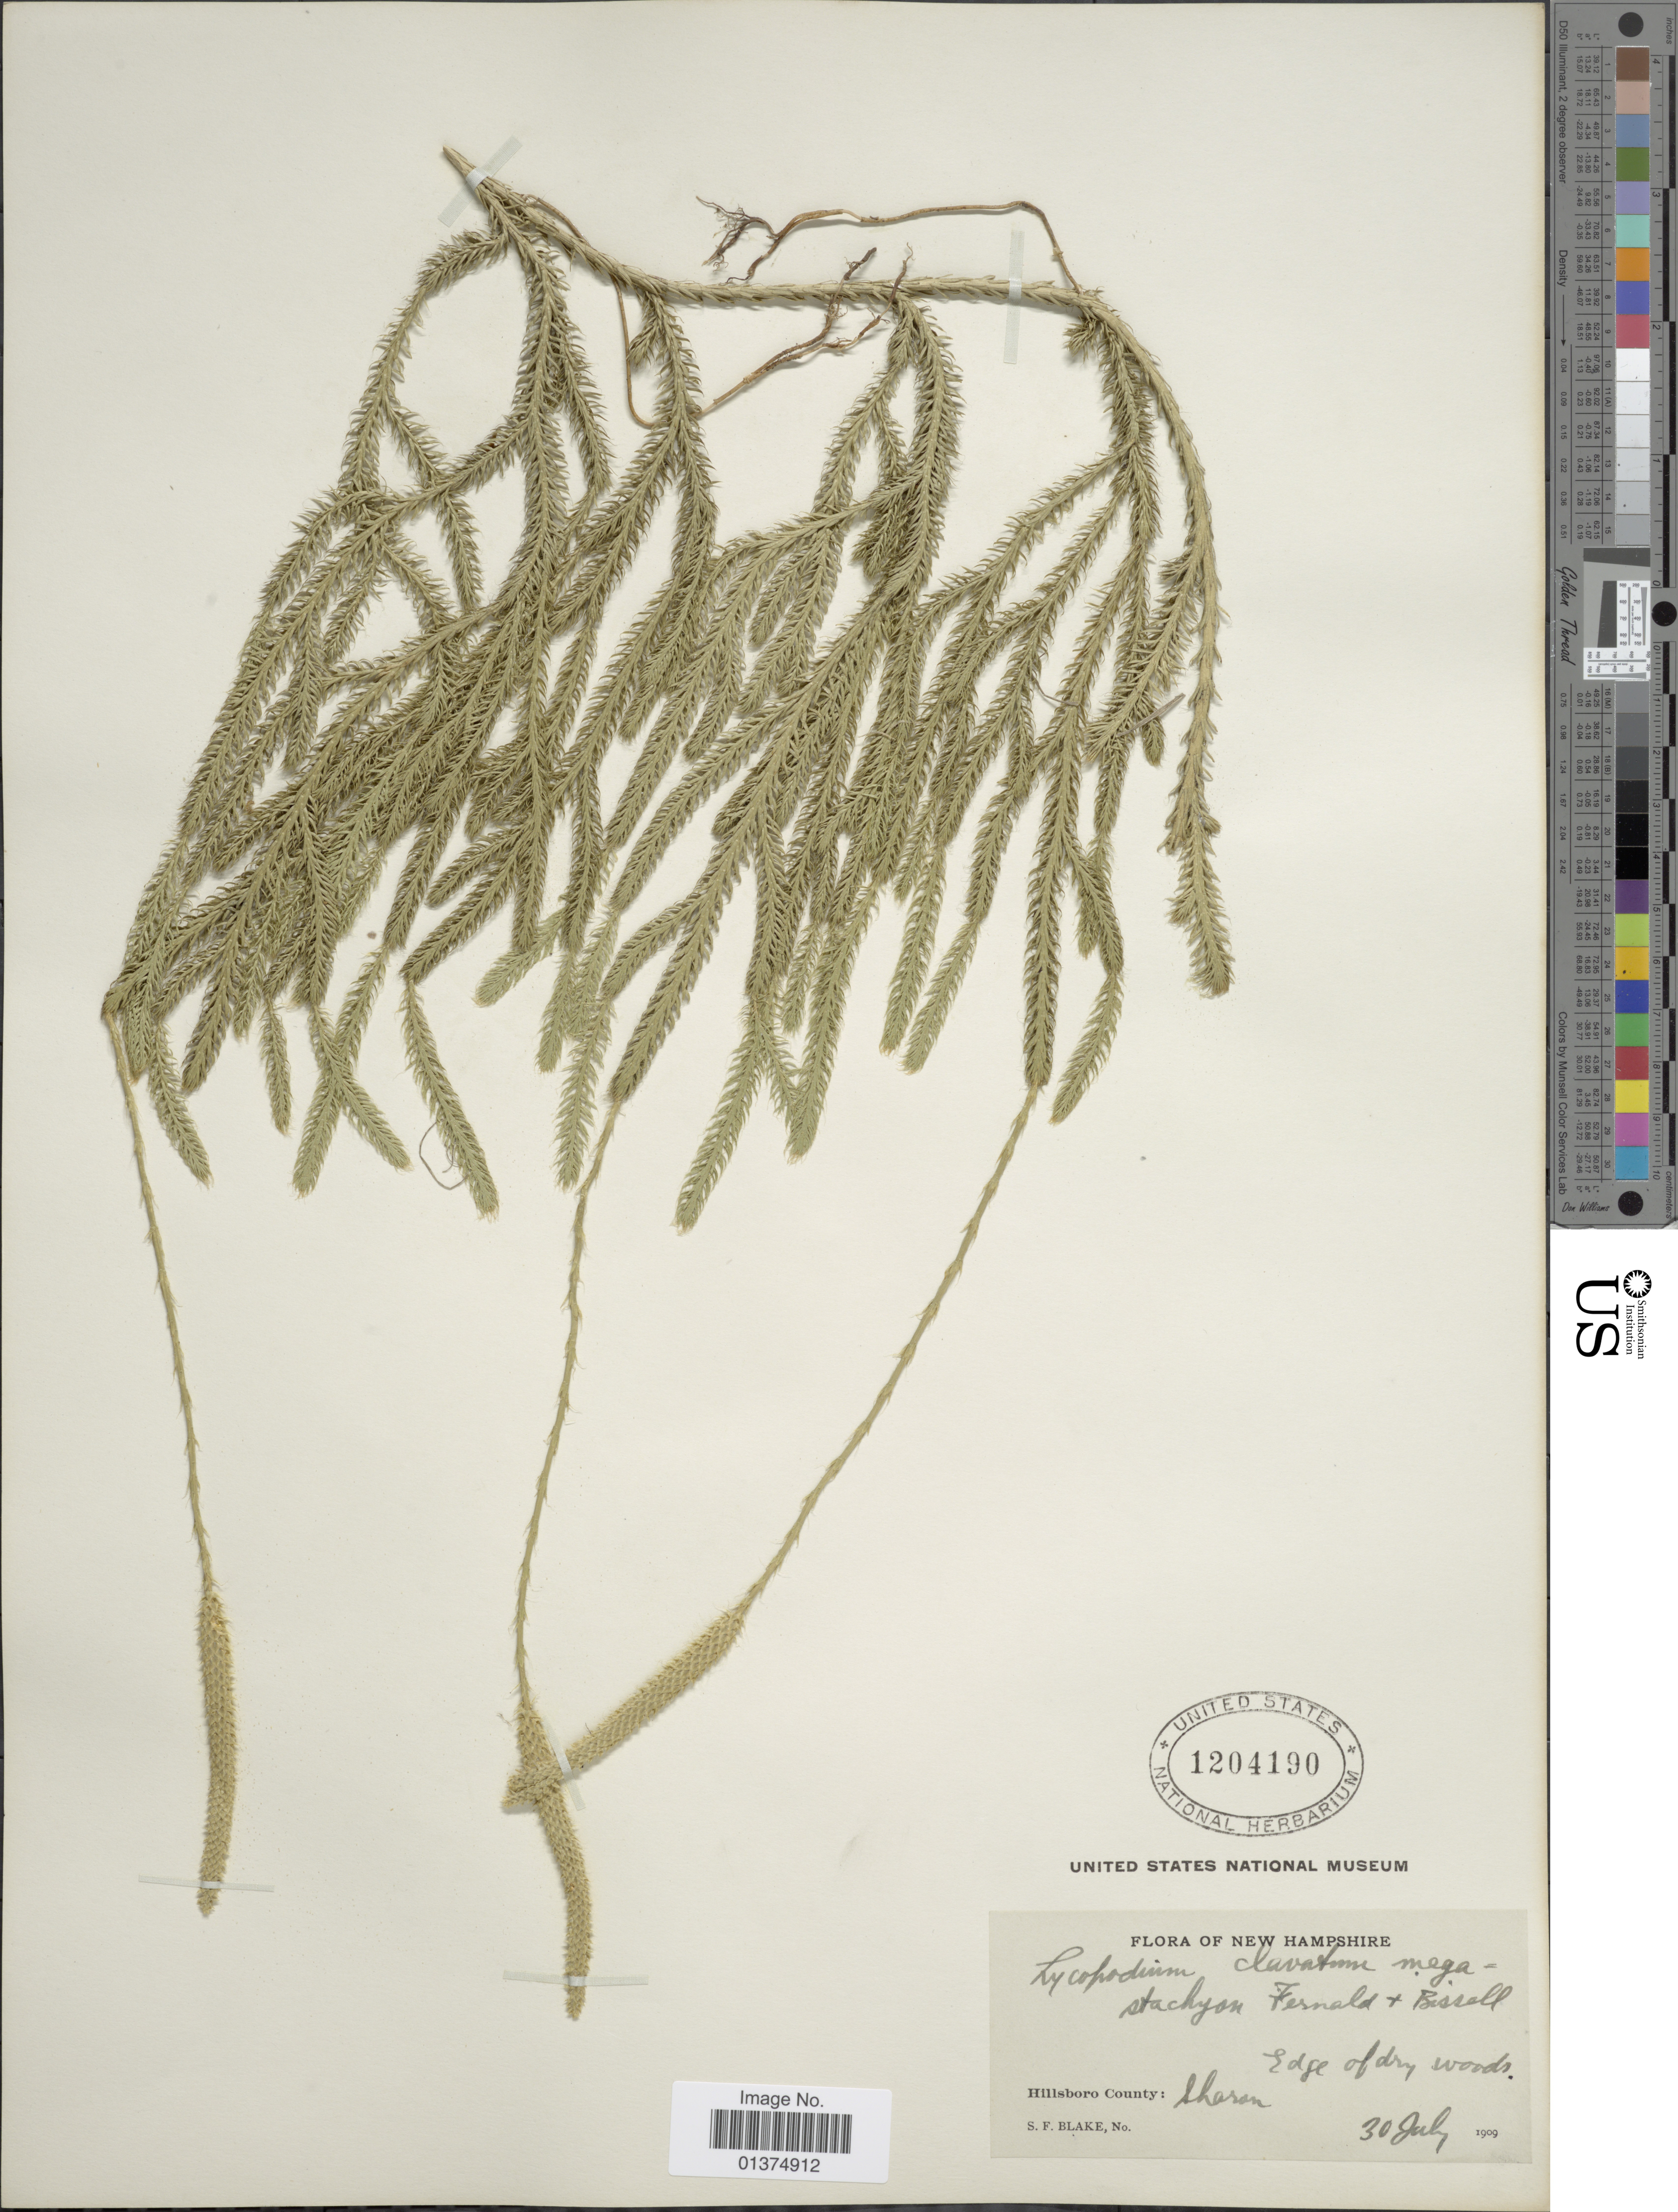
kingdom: Plantae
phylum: Tracheophyta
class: Lycopodiopsida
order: Lycopodiales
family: Lycopodiaceae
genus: Lycopodium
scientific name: Lycopodium lagopus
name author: Zinserl. ex Kuzen.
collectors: S. Blake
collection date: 1909-07-30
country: United States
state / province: New Hampshire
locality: Hillsboro County: Sharon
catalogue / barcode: US 1204190